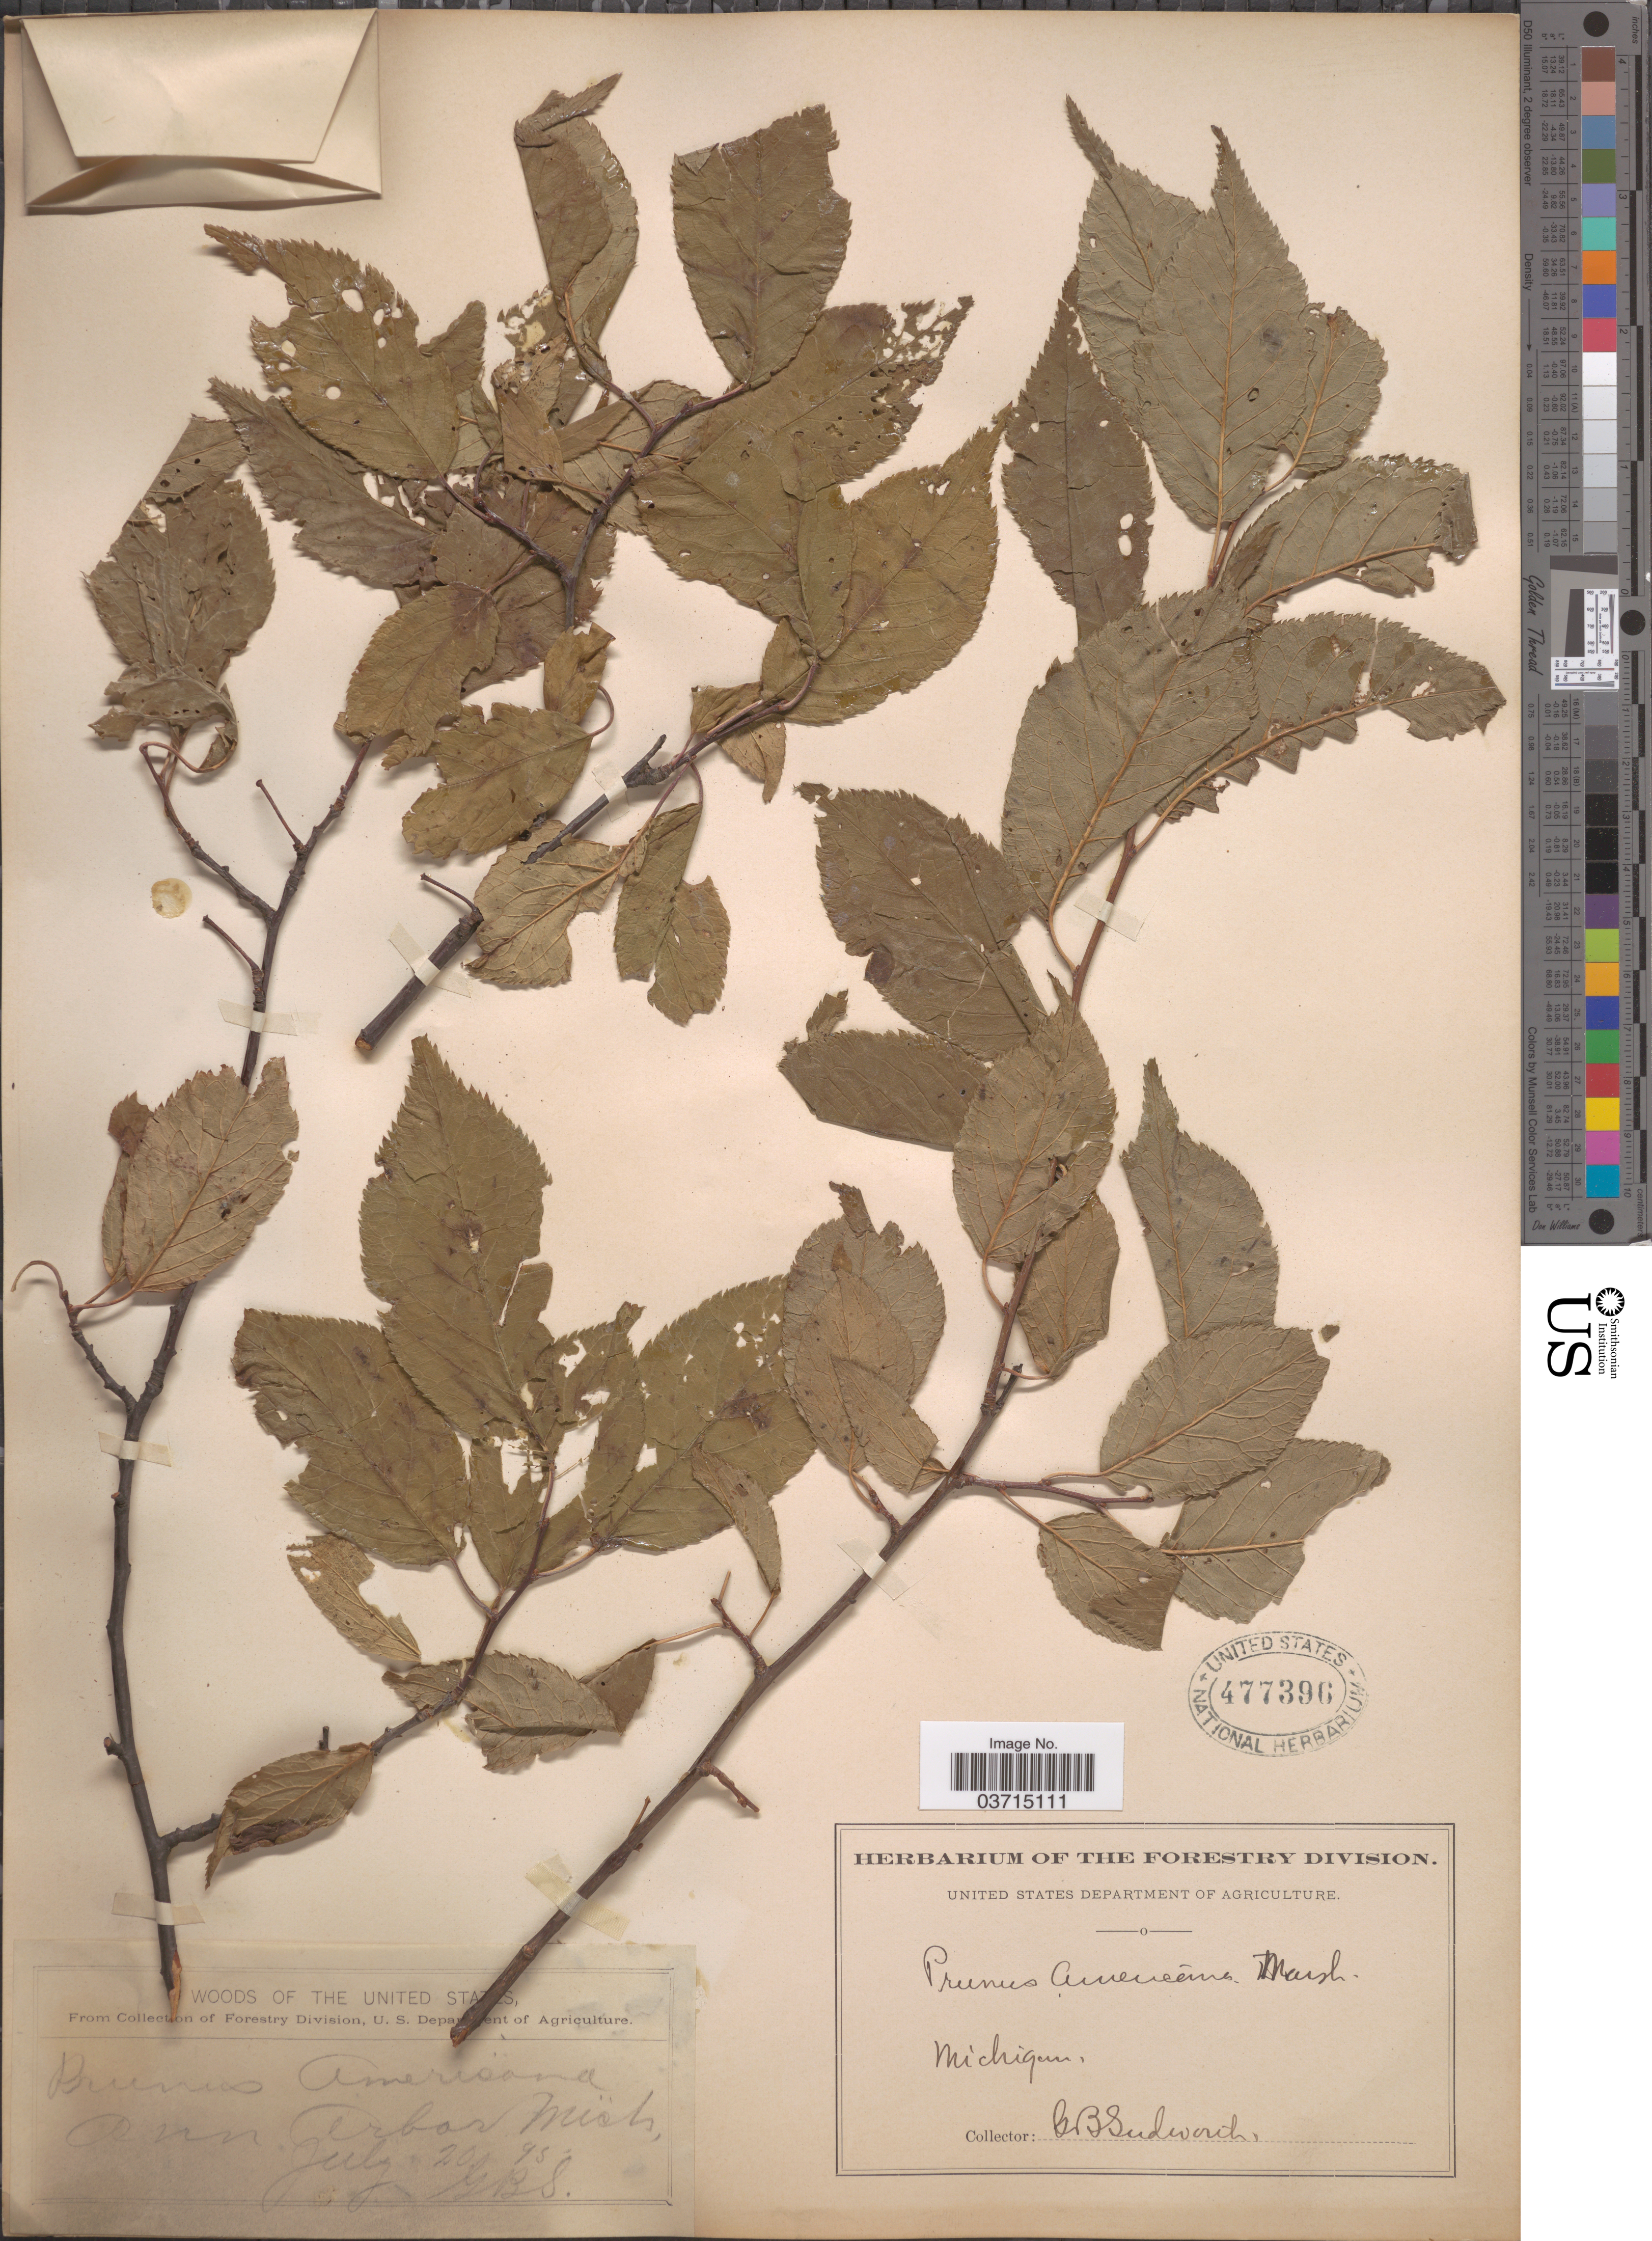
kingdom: Plantae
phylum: Tracheophyta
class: Magnoliopsida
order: Rosales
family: Rosaceae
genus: Prunus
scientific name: Prunus americana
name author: Marshall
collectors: G. B. Sudworth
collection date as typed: Transcribed d/m/y: 20/7/95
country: United States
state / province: Michigan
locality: Ann. Arbor.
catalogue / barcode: US 477396